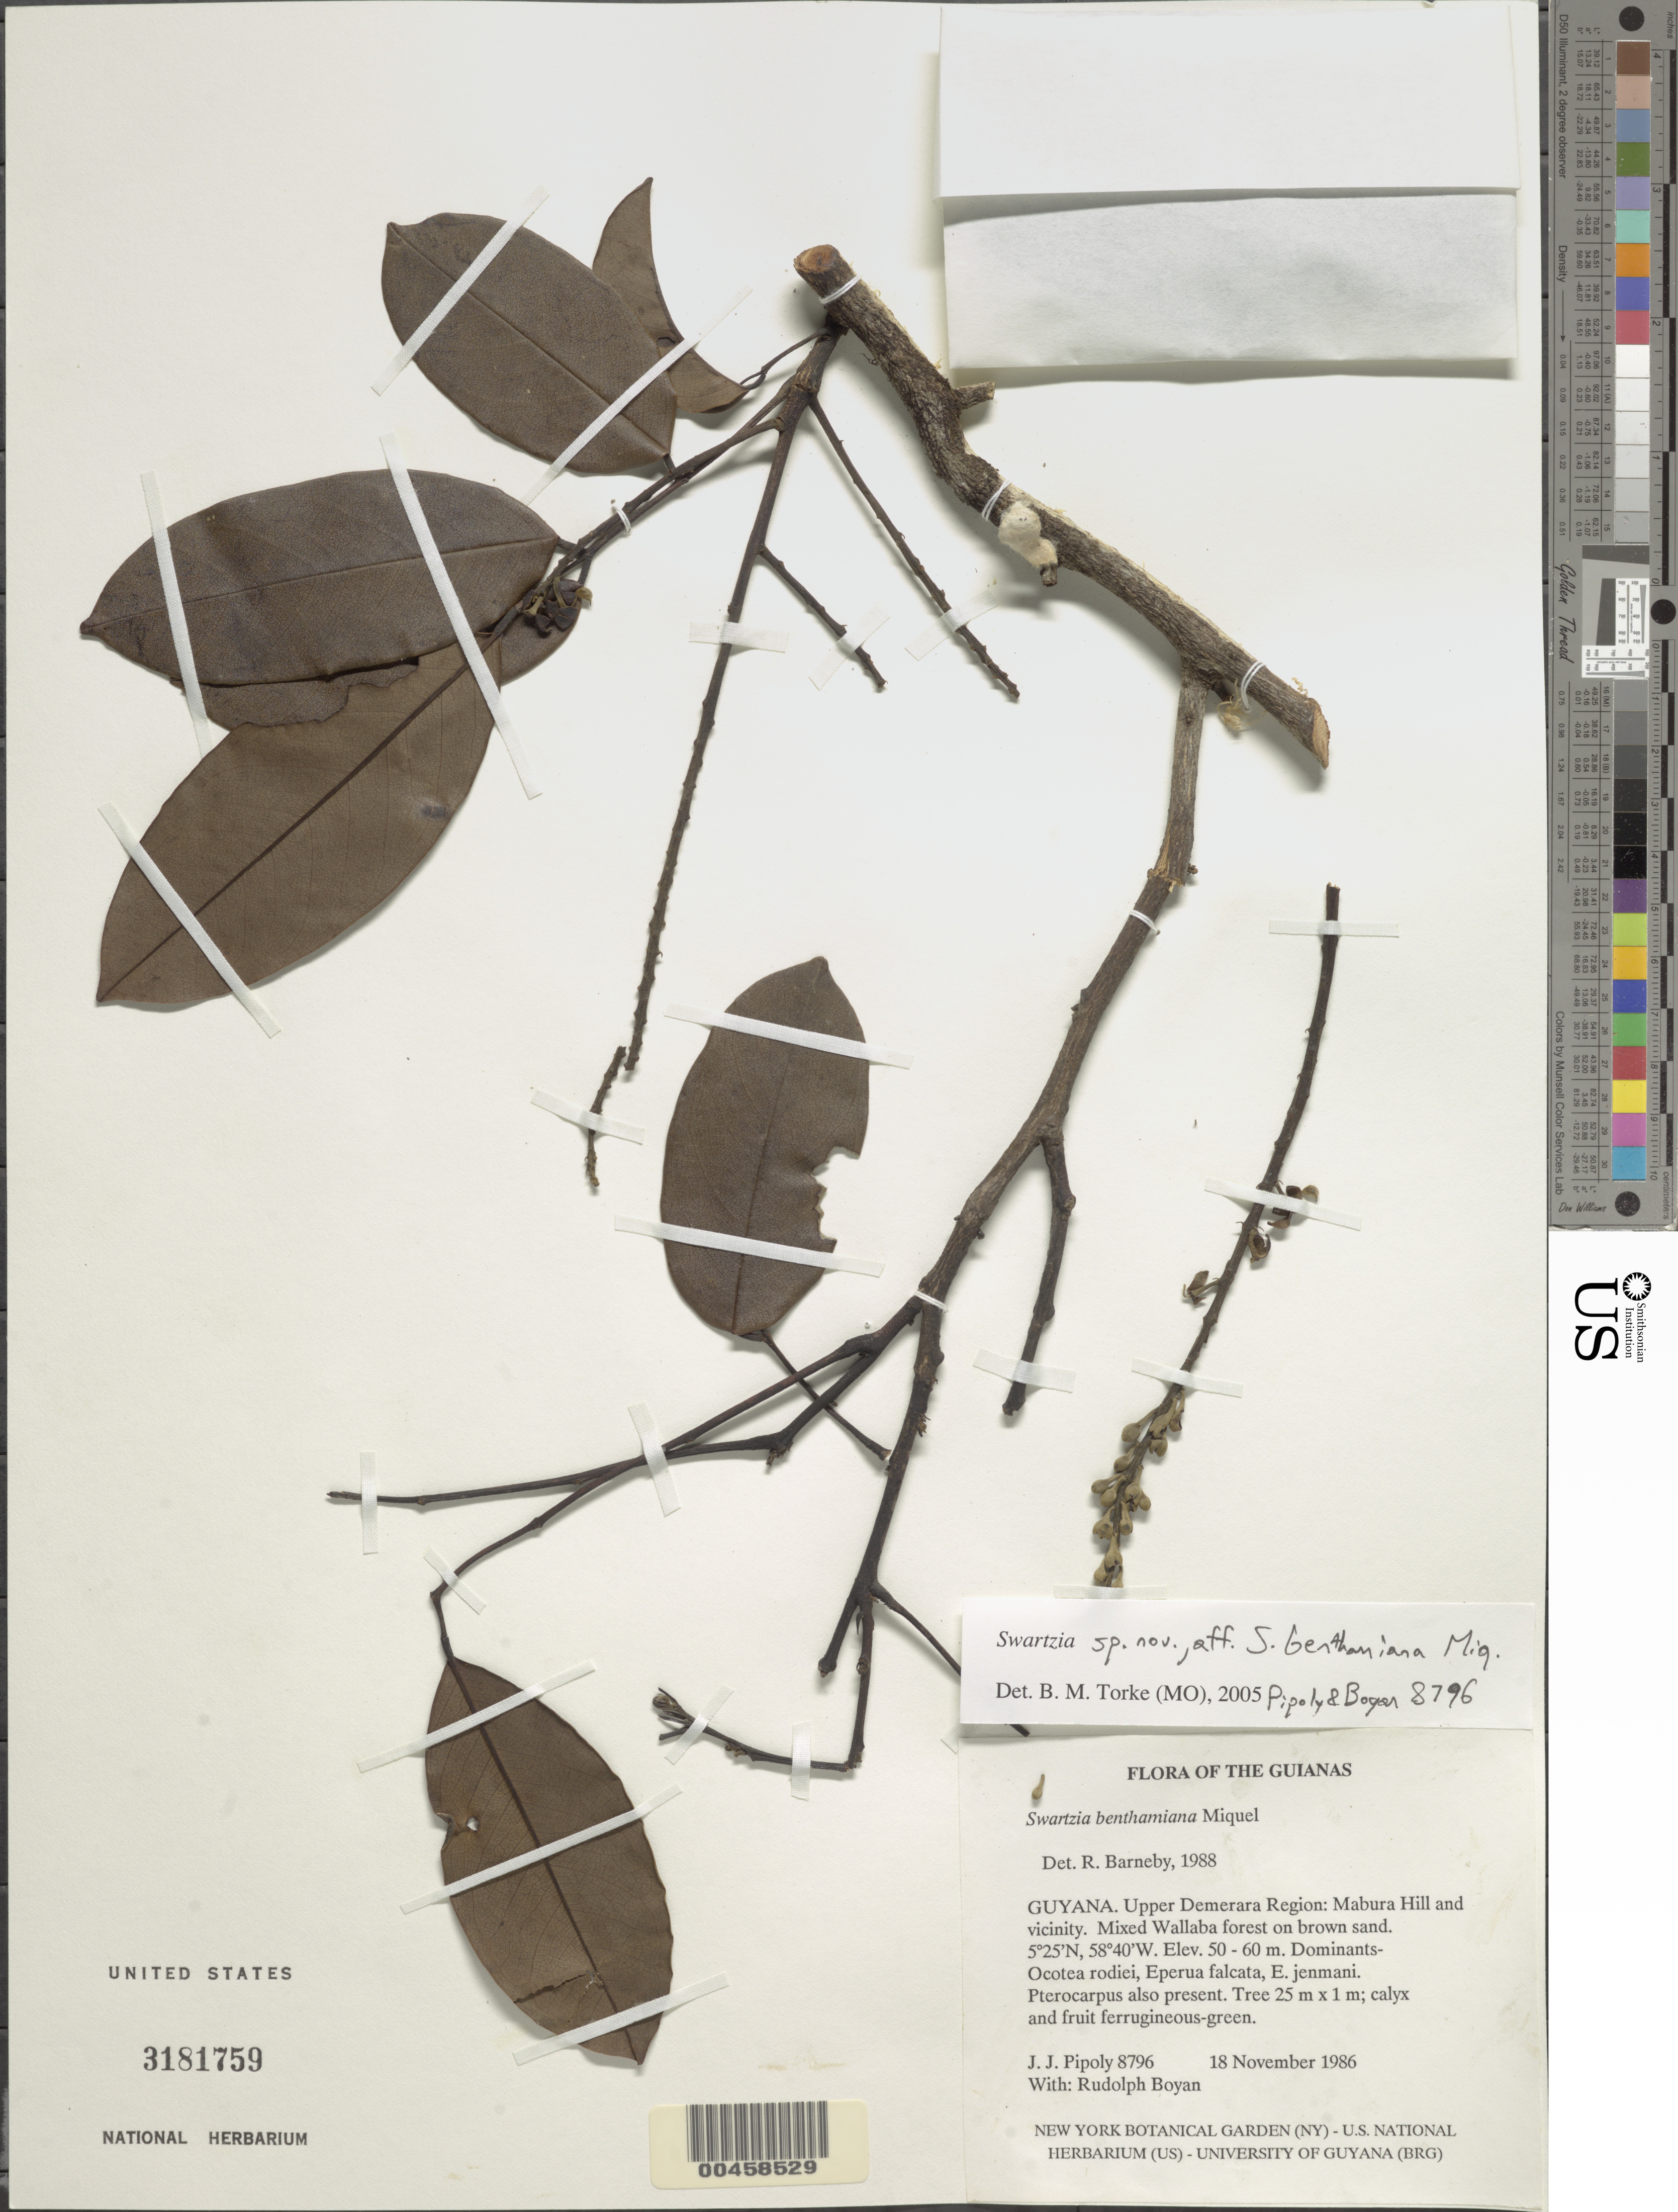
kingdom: Plantae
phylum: Tracheophyta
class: Magnoliopsida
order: Fabales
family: Fabaceae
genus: Swartzia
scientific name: Swartzia benthamiana var. benthamiana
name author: Miq.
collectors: J. J. Pipoly & R. Boyan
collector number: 8796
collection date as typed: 18 Nov 1986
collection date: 1986-11-18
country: Guyana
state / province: U. Demerara-Berbice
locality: Upper demerara dist. (?), mabura hill and vicinity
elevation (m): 50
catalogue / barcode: US 3181759